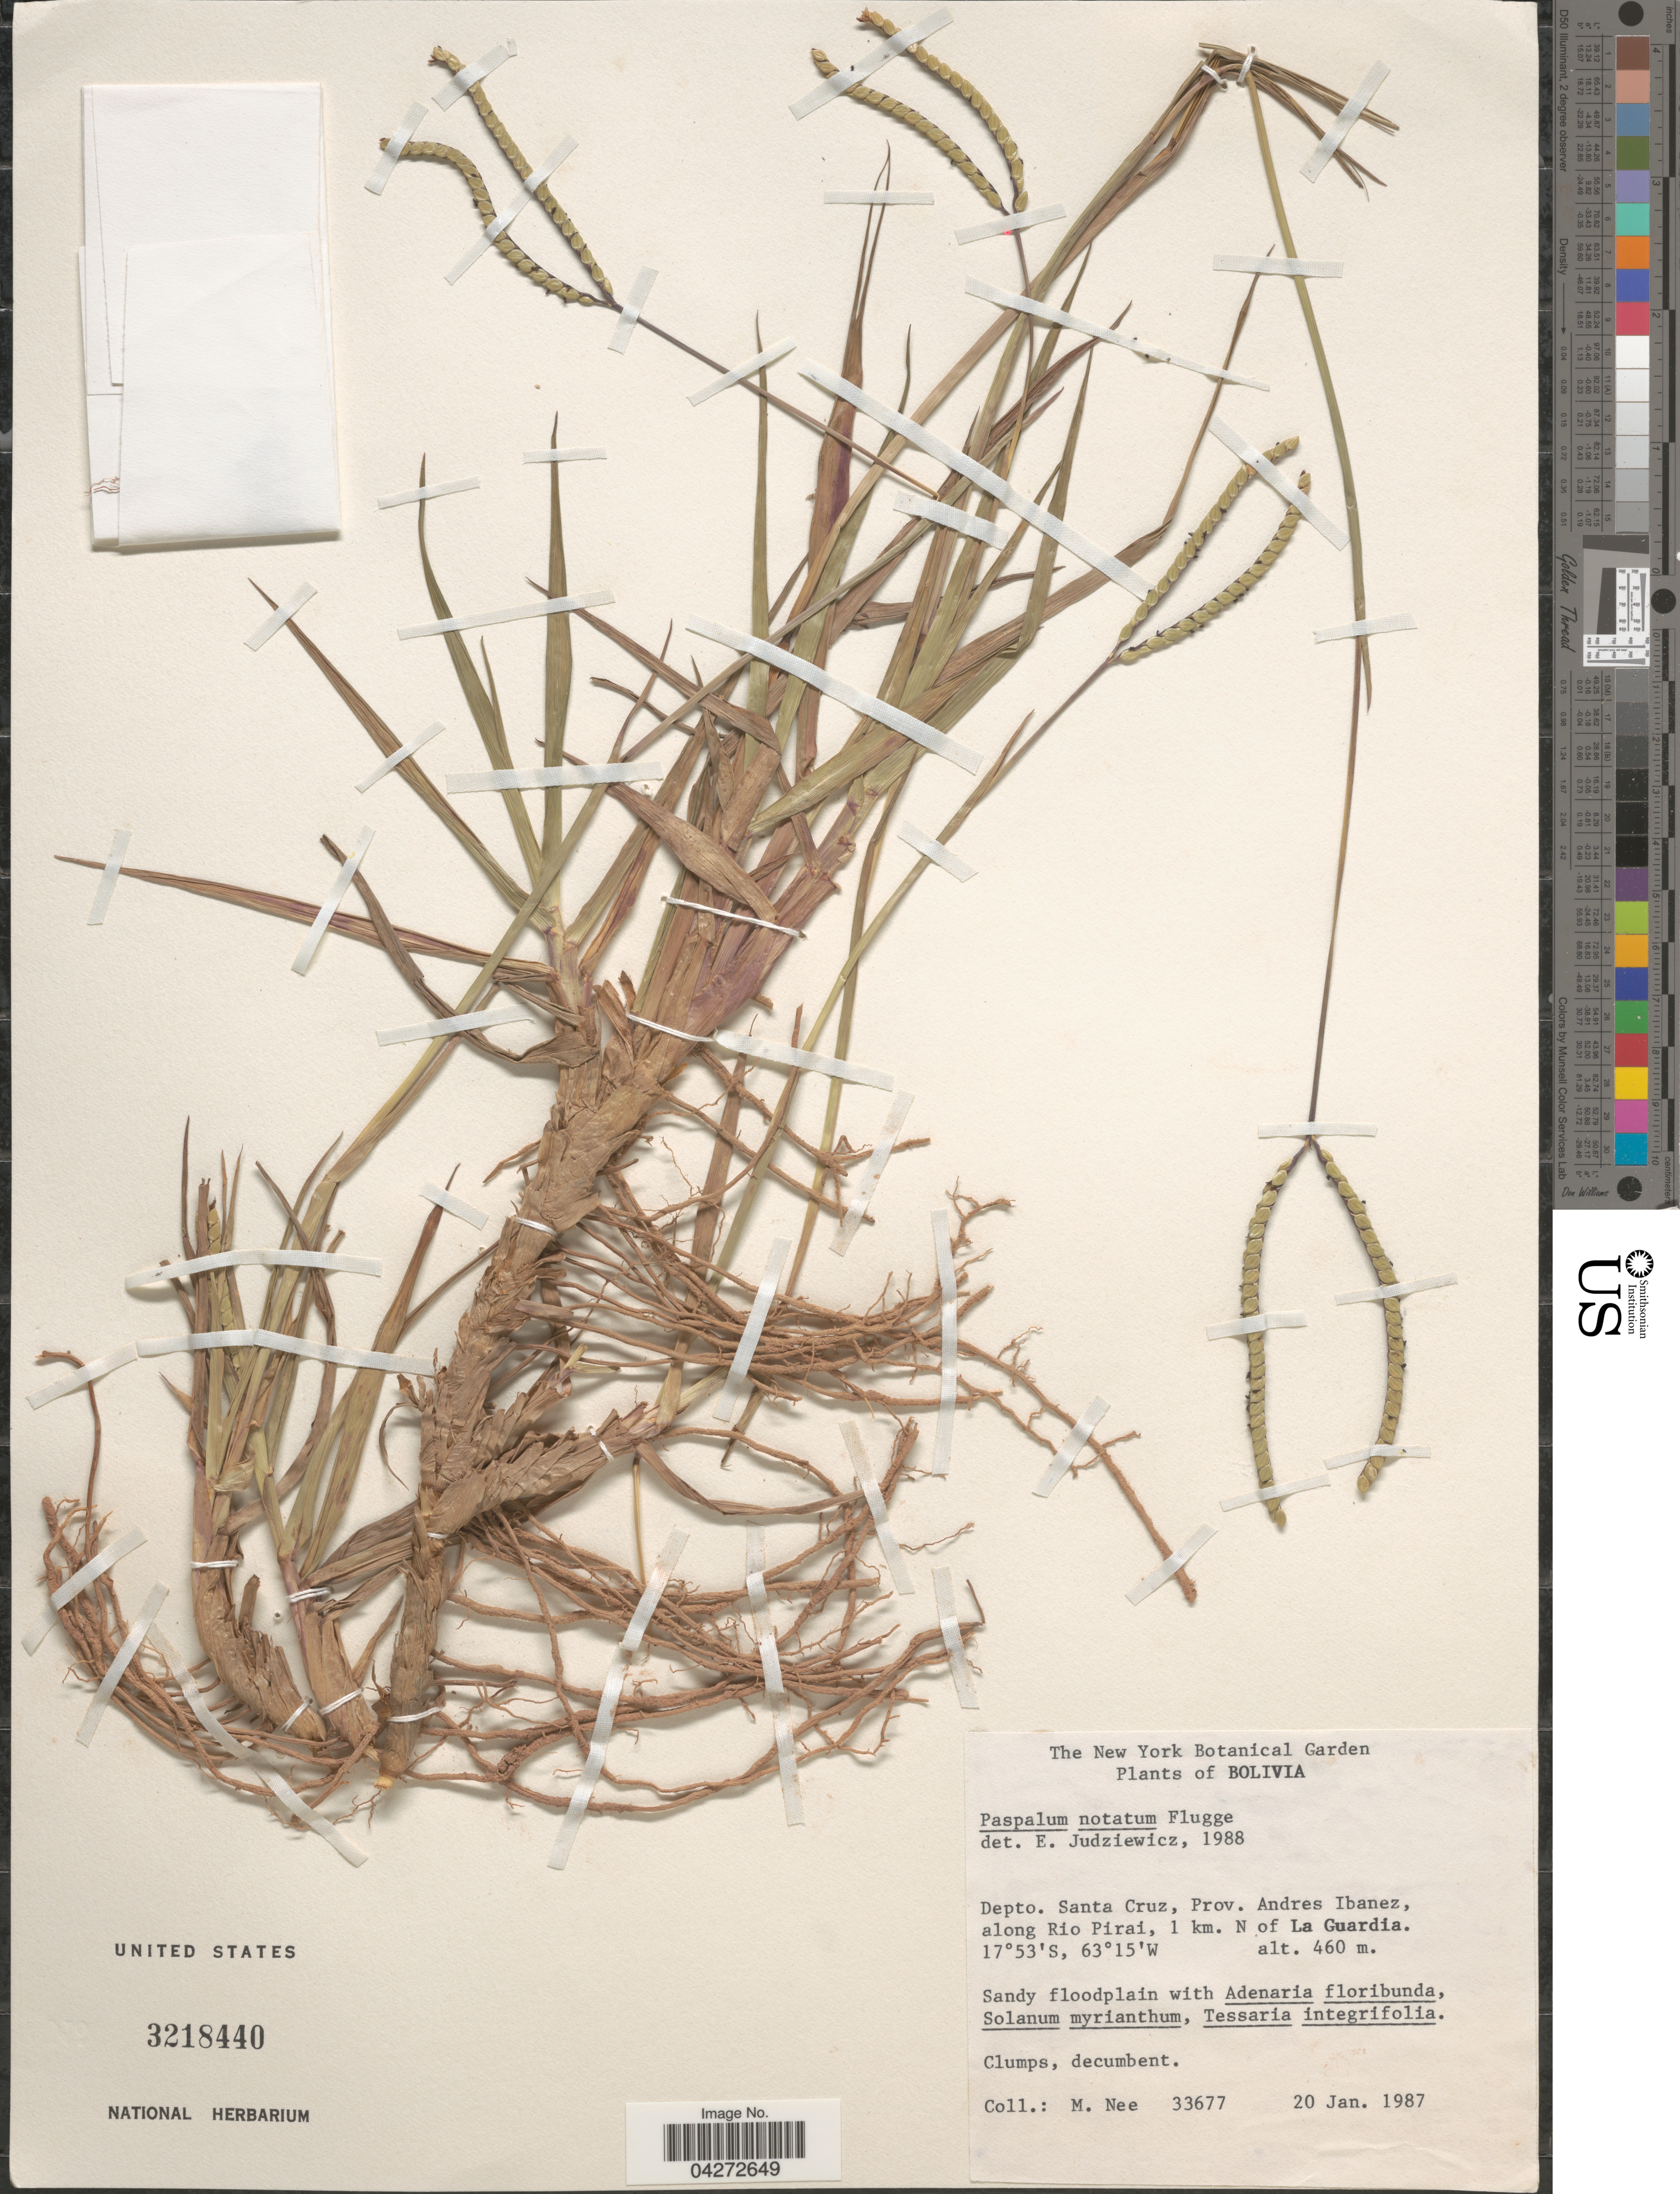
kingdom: Plantae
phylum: Tracheophyta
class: Liliopsida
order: Poales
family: Poaceae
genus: Paspalum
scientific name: Paspalum notatum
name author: Flüggé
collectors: M. Nee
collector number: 33677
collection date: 1987-01-20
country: Bolivia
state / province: Santa Cruz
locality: Depto. Santa Cruz, Prov. Andres Ibanez, along Rio Pirai, 1 km. N of La Guardia.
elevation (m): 460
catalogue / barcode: US 3218440